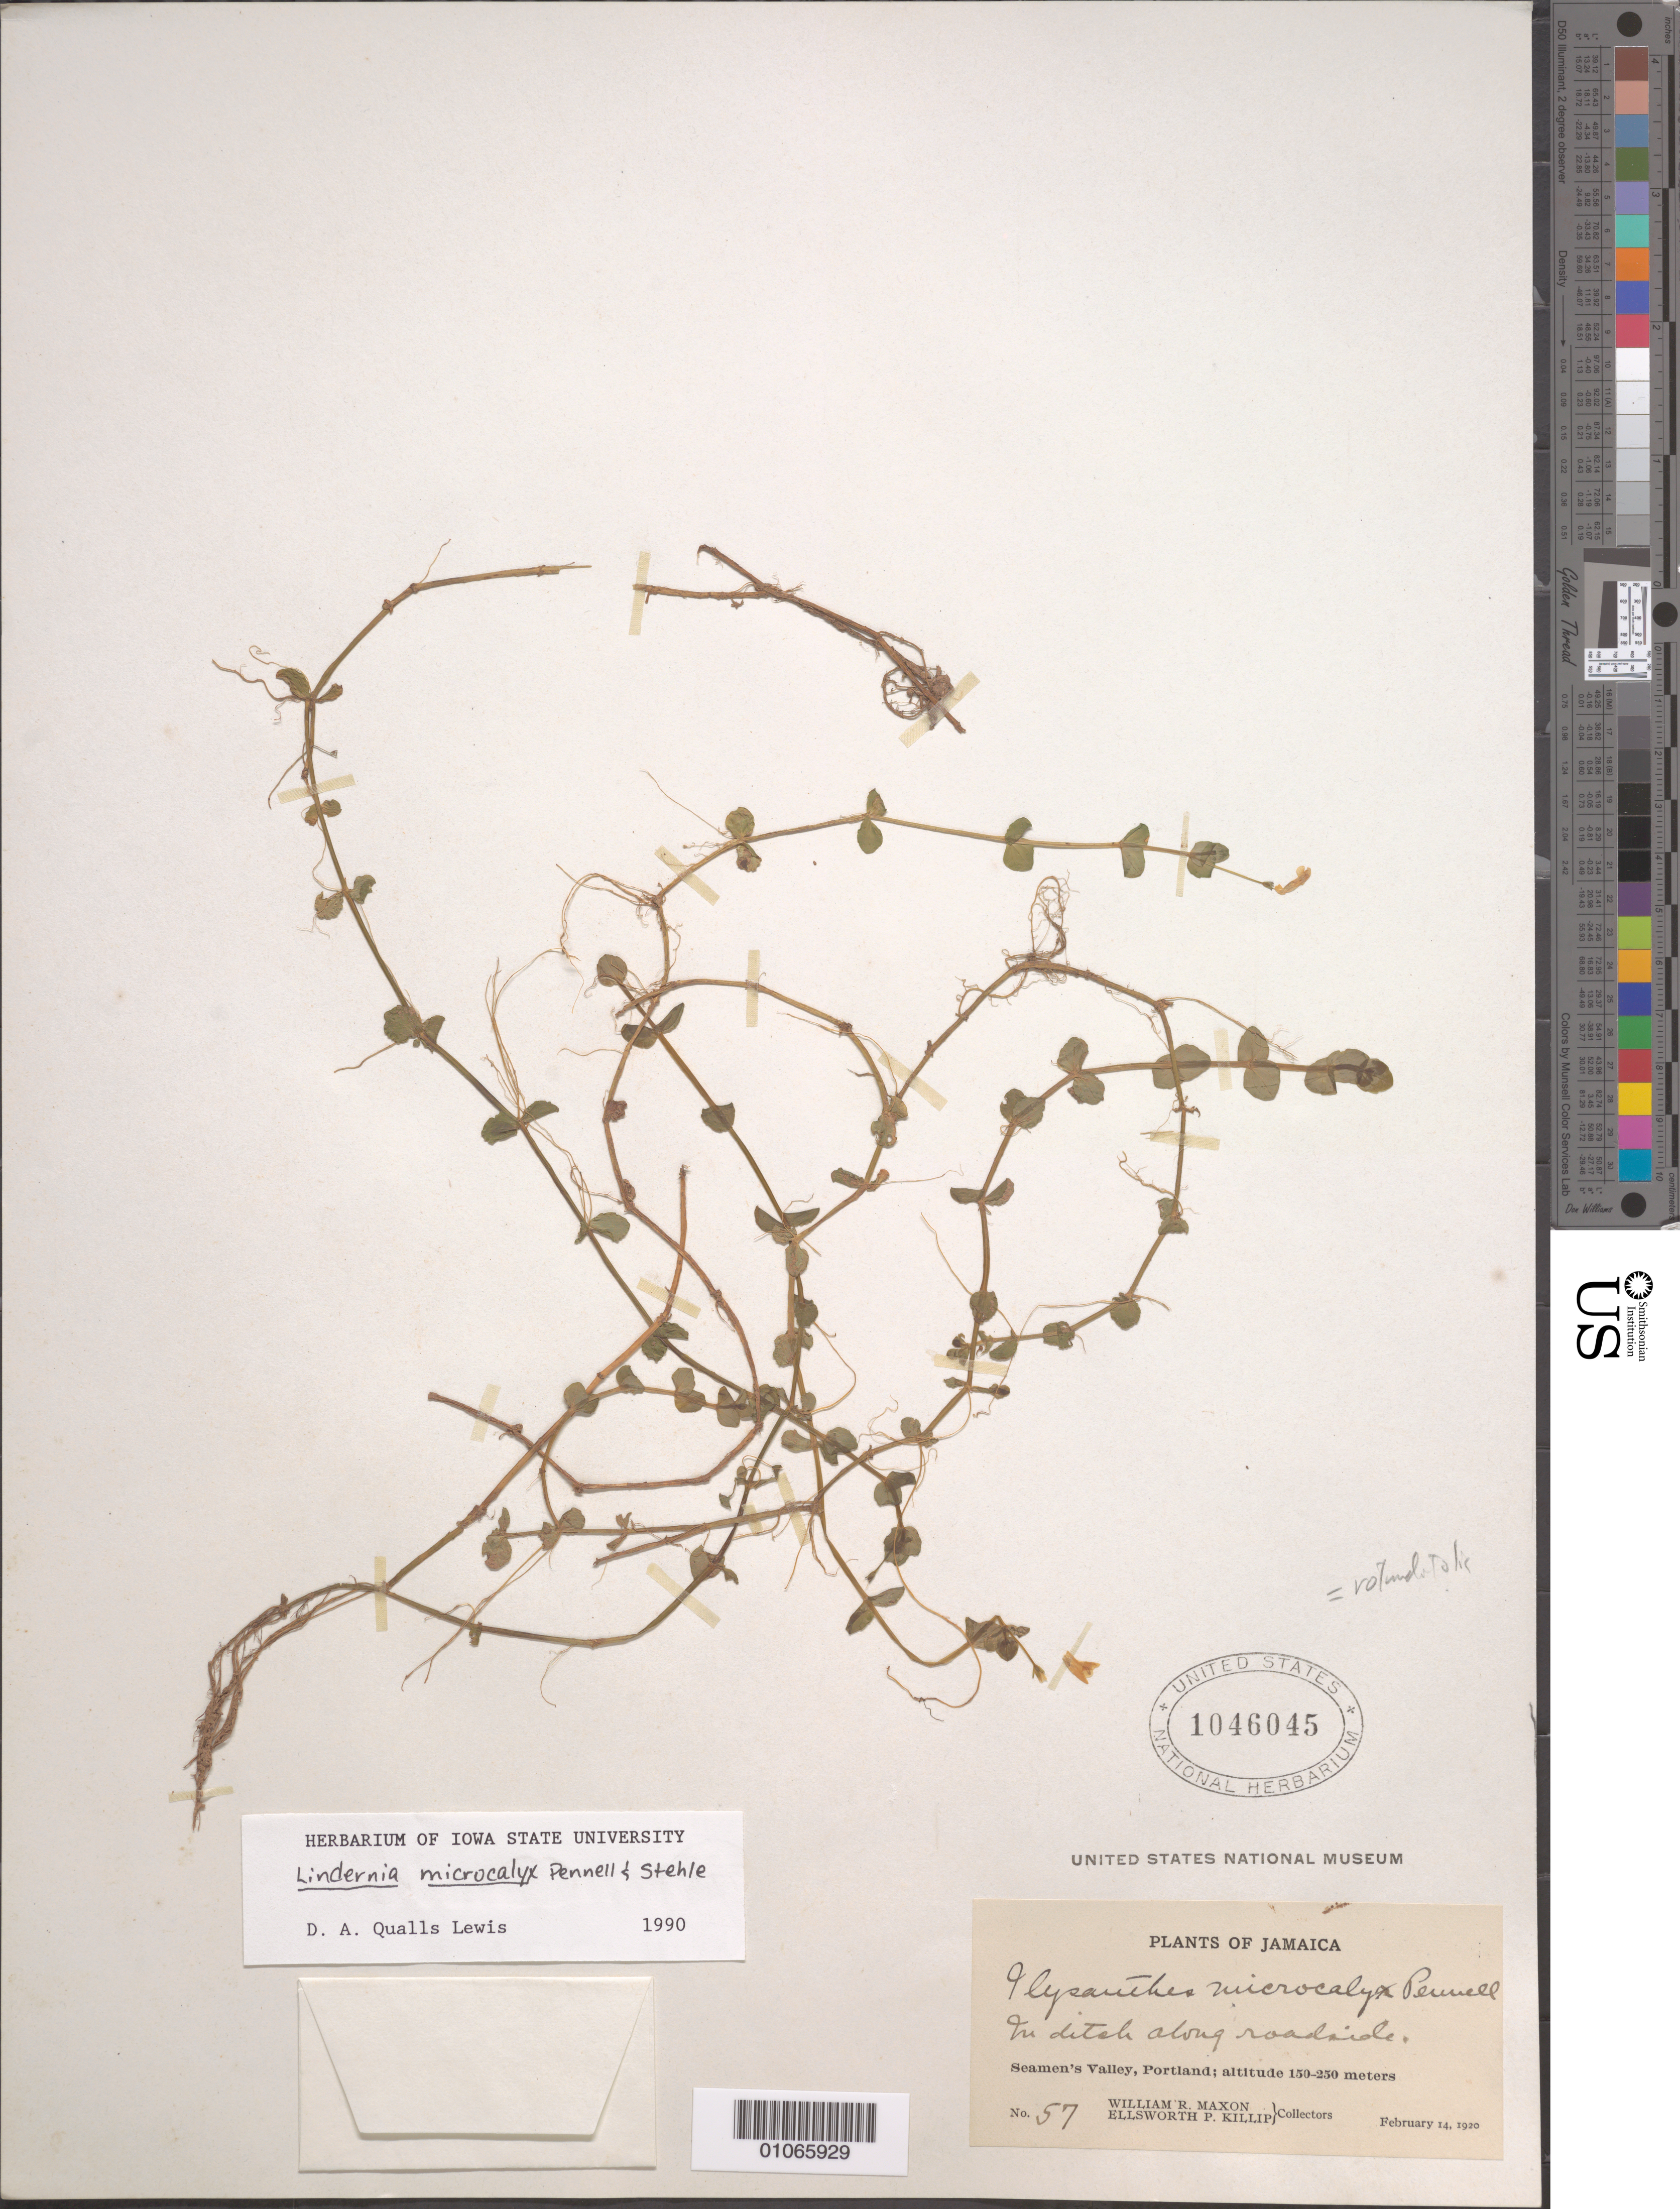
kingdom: Plantae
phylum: Tracheophyta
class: Magnoliopsida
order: Lamiales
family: Linderniaceae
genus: Lindernia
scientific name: Lindernia rotundifolia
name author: (L.) Alston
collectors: W. R. Maxon & E. P. Killip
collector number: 57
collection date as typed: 14 Feb 1920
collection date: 1920-02-14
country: Jamaica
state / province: Portland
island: Jamaica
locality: Seamen's Valley, in ditch along roadside.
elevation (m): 150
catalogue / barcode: US 1046045